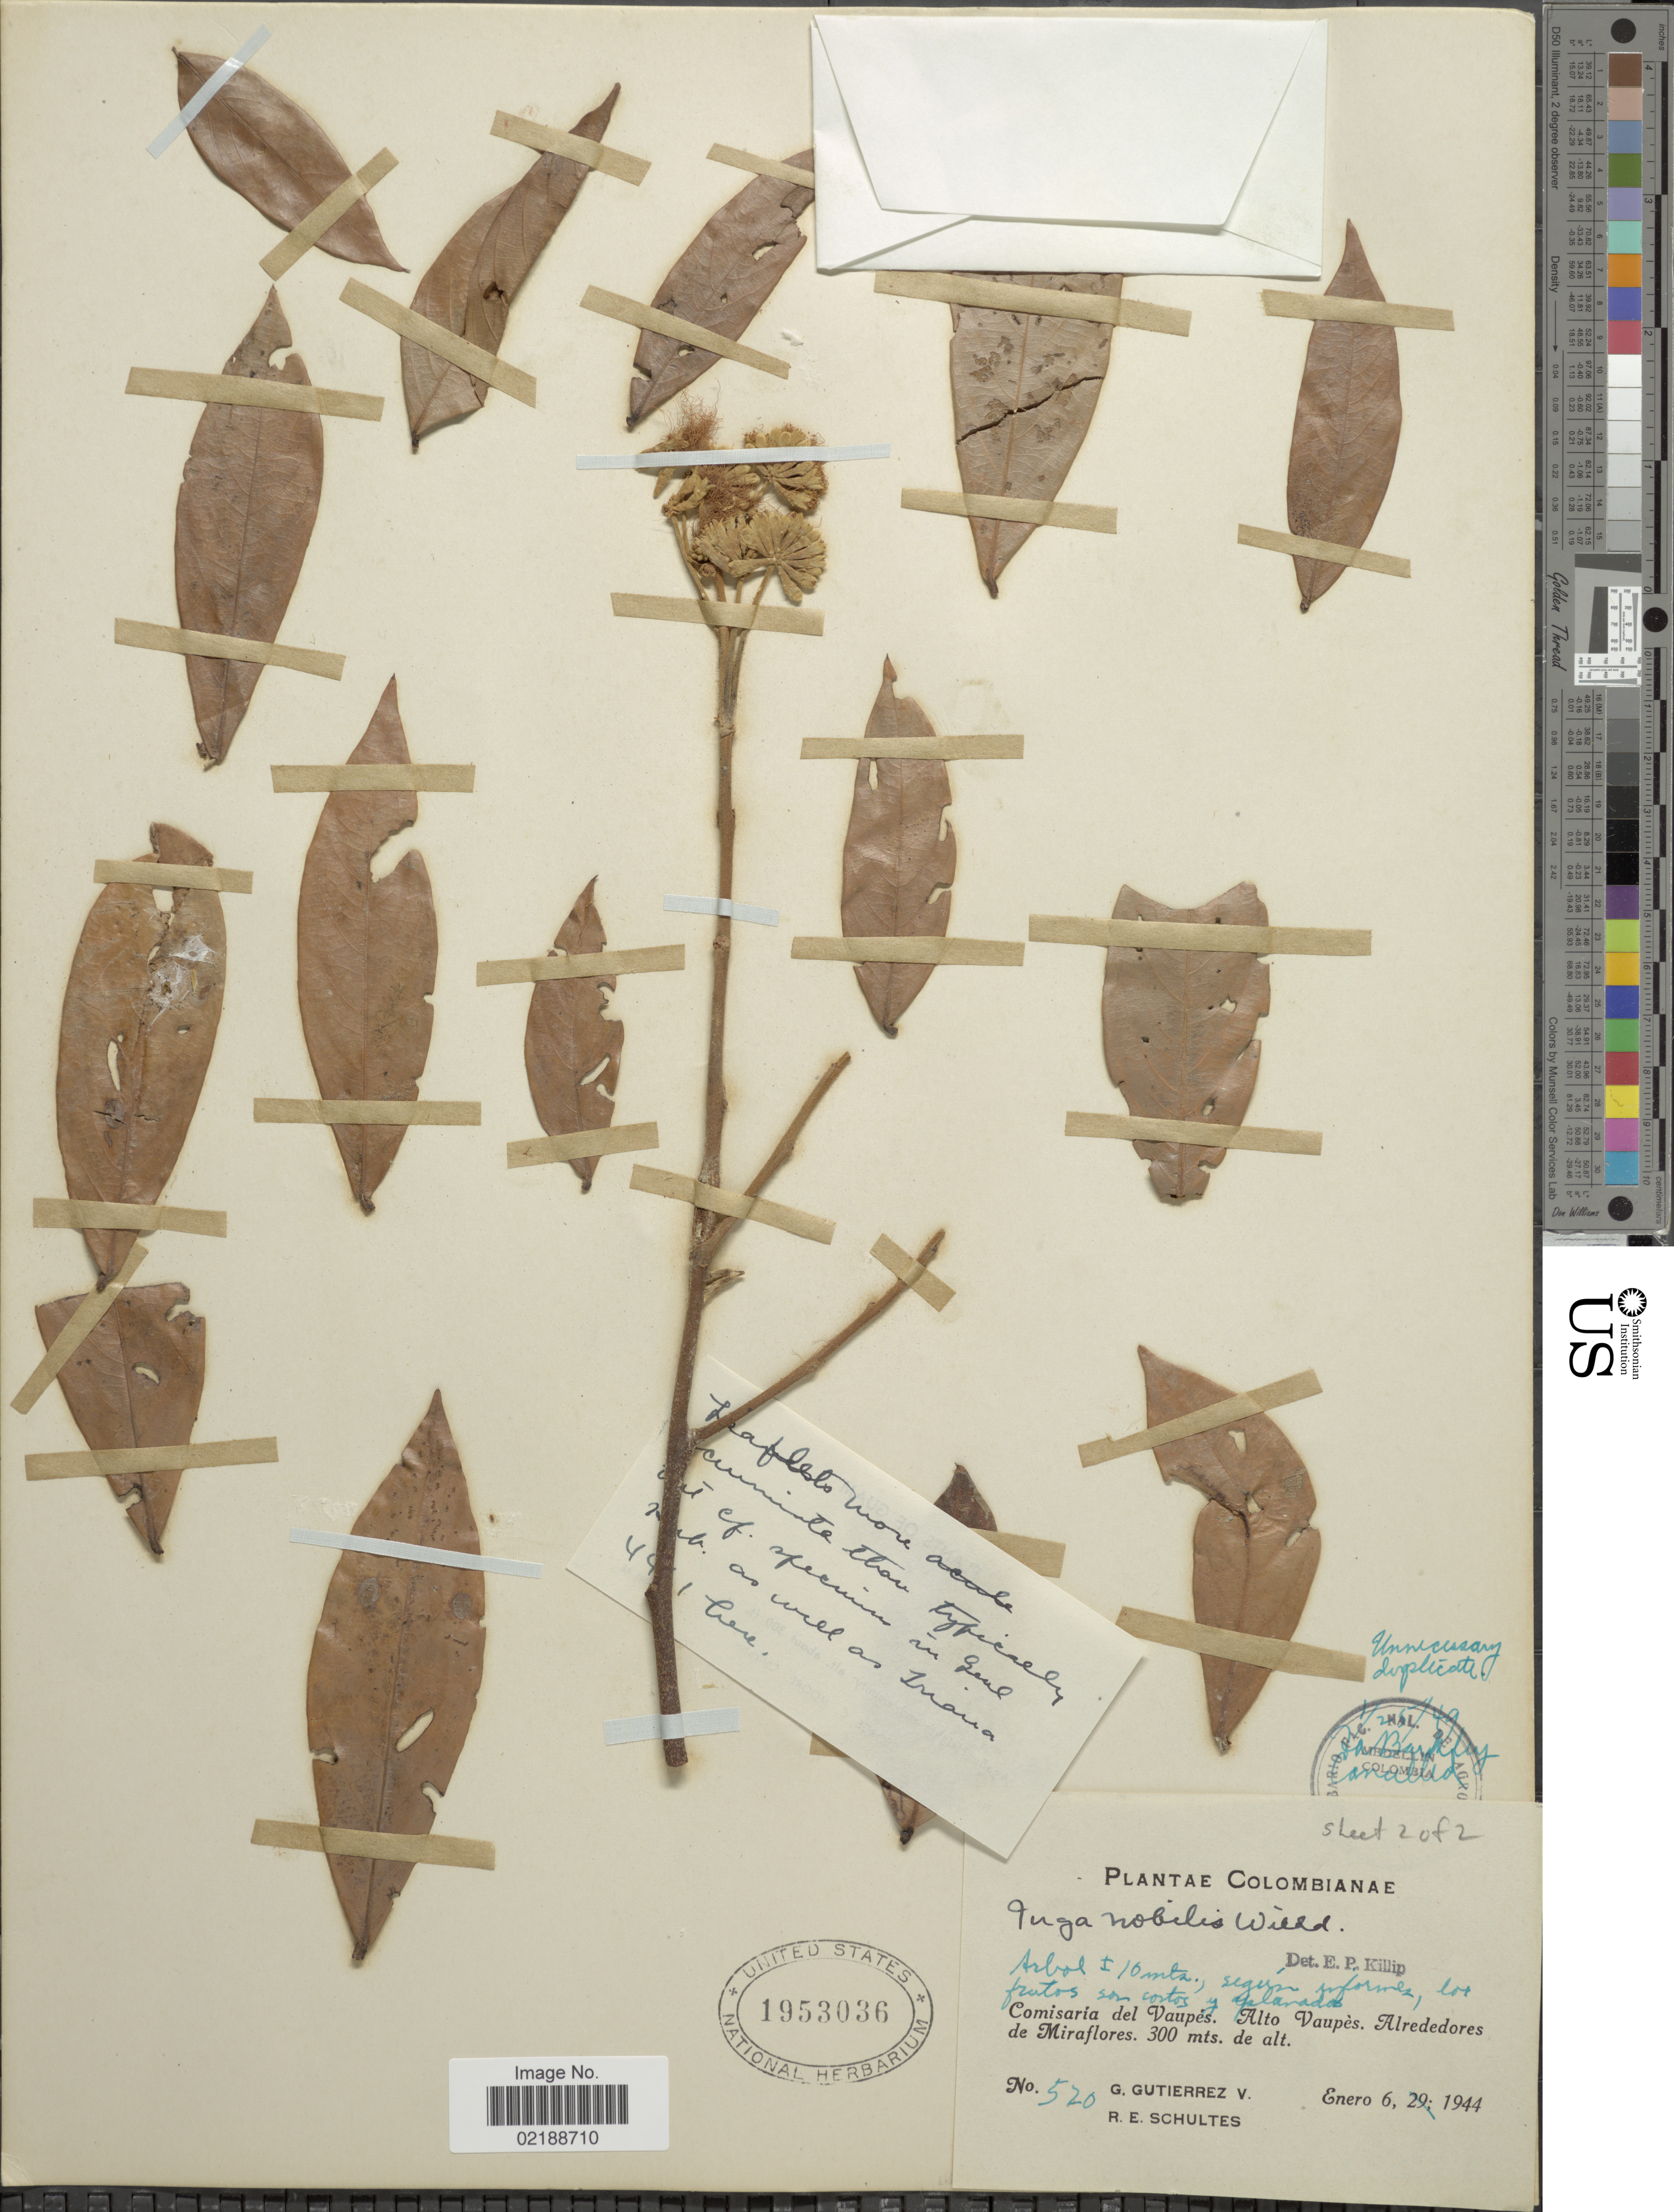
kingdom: Plantae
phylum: Tracheophyta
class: Magnoliopsida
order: Fabales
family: Fabaceae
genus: Inga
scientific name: Inga nobilis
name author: Willd.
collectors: G. Gutiérrez V. & R. E. Schultes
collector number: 520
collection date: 1944-01-06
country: Colombia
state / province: Vaupés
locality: Comisaria del Vaupés. Alto Vaupés. Alredores de Miraflores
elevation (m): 300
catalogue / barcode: US 1953036